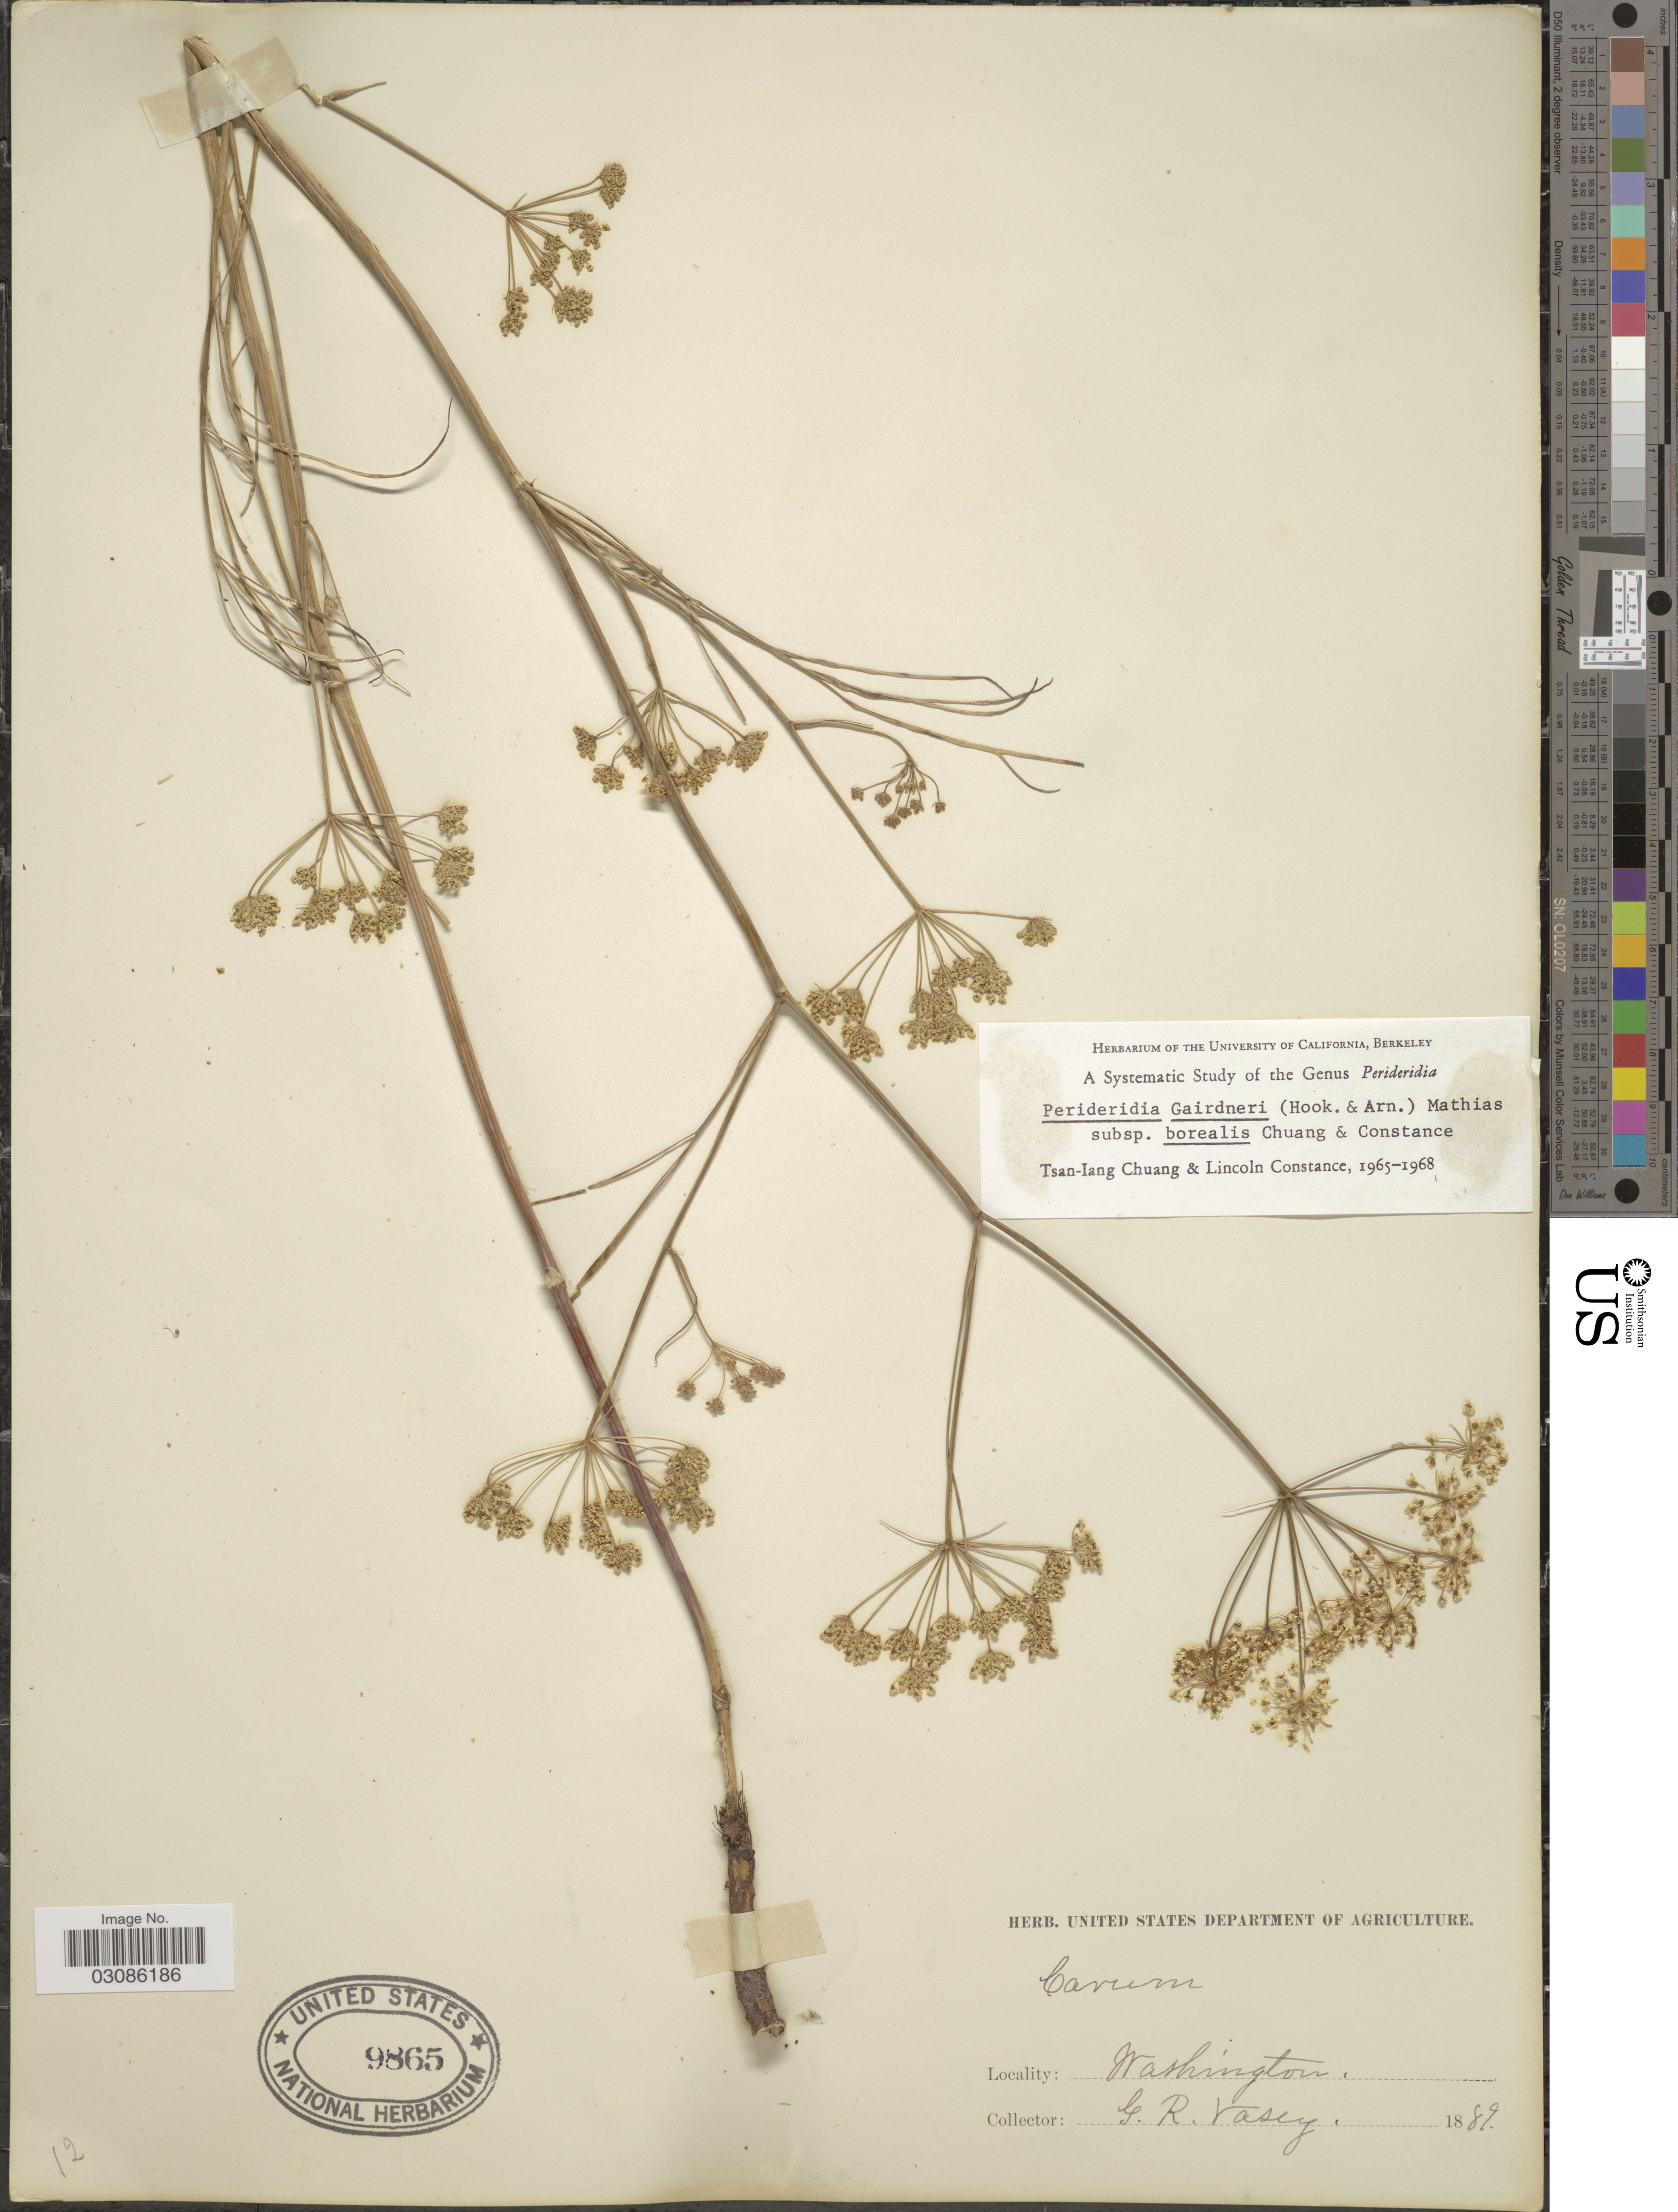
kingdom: Plantae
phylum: Tracheophyta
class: Magnoliopsida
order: Apiales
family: Apiaceae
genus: Perideridia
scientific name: Perideridia gairdneri subsp. borealis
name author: T.I. Chuang & Constance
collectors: G. R. Vasey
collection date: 1889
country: United States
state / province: Washington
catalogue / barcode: US 9865